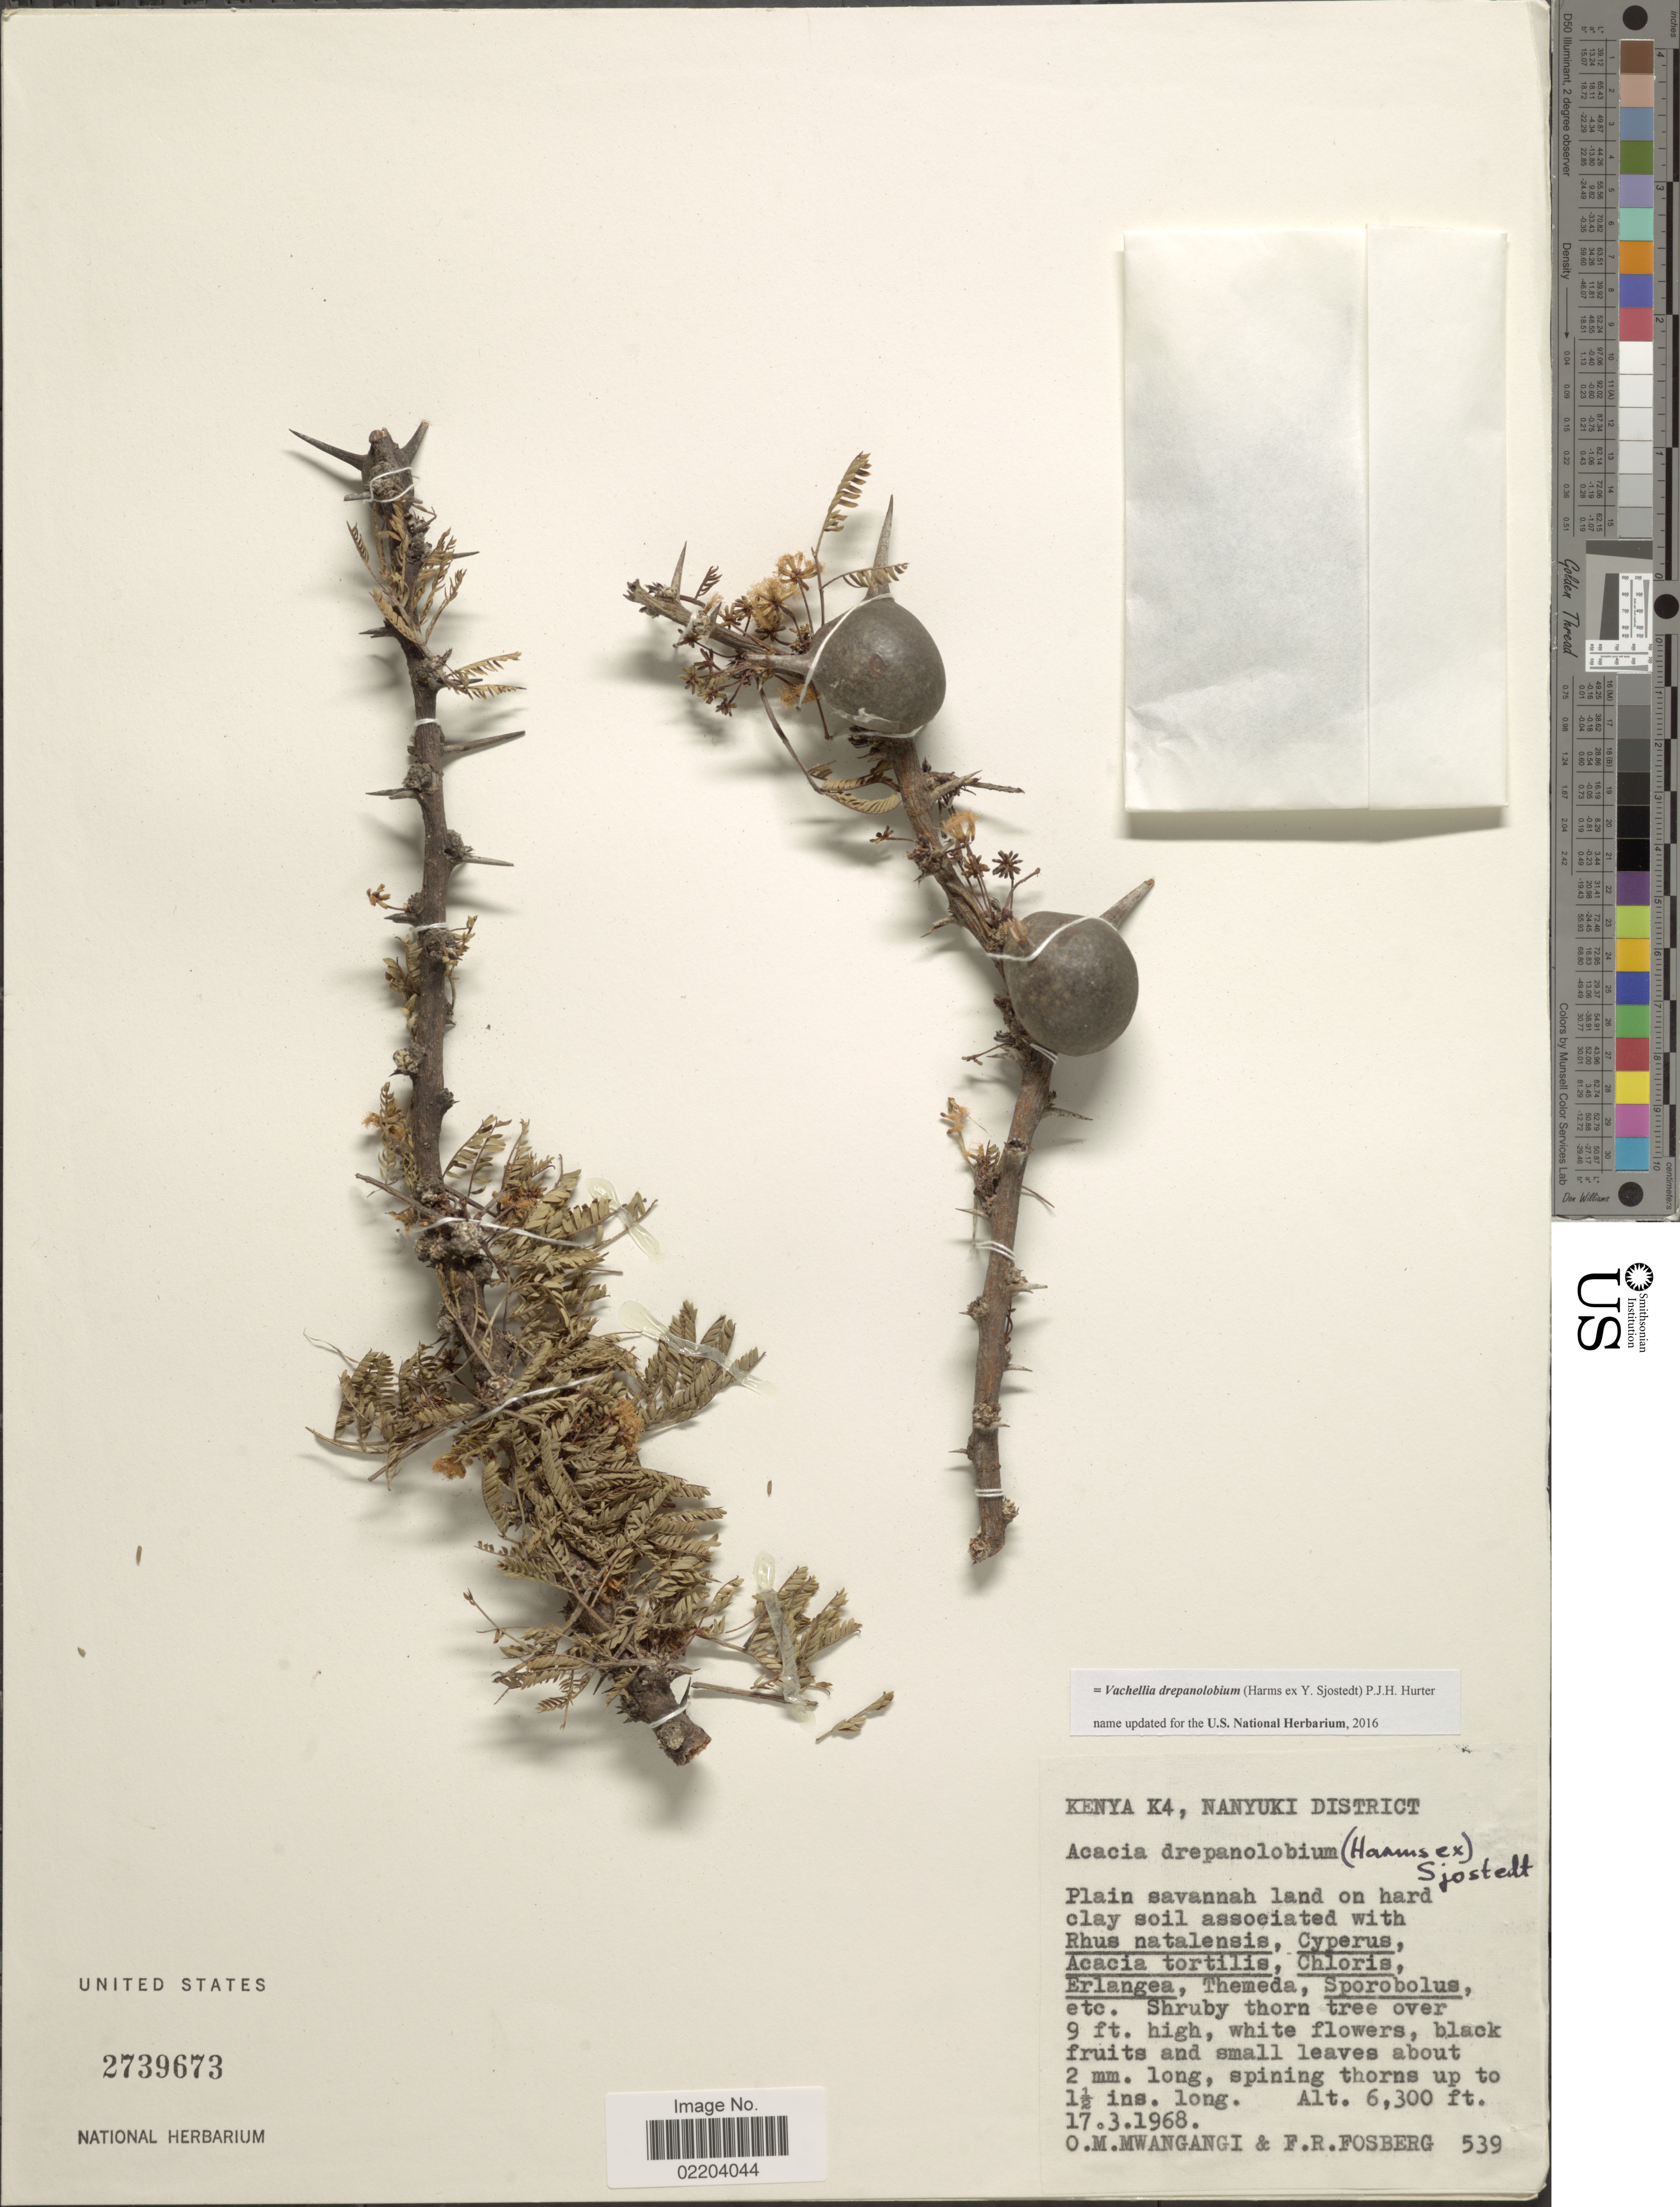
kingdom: Plantae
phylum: Tracheophyta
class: Magnoliopsida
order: Fabales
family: Fabaceae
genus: Vachellia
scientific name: Vachellia drepanolobium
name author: (Harms ex Sjöstedt) P.J.H. Hurter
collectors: O. M. Mwangangi & F. R. Fosberg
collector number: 539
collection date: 1968-03-17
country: Kenya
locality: Kenya K4, Nanyuki District.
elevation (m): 1920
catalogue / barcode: US 2739673